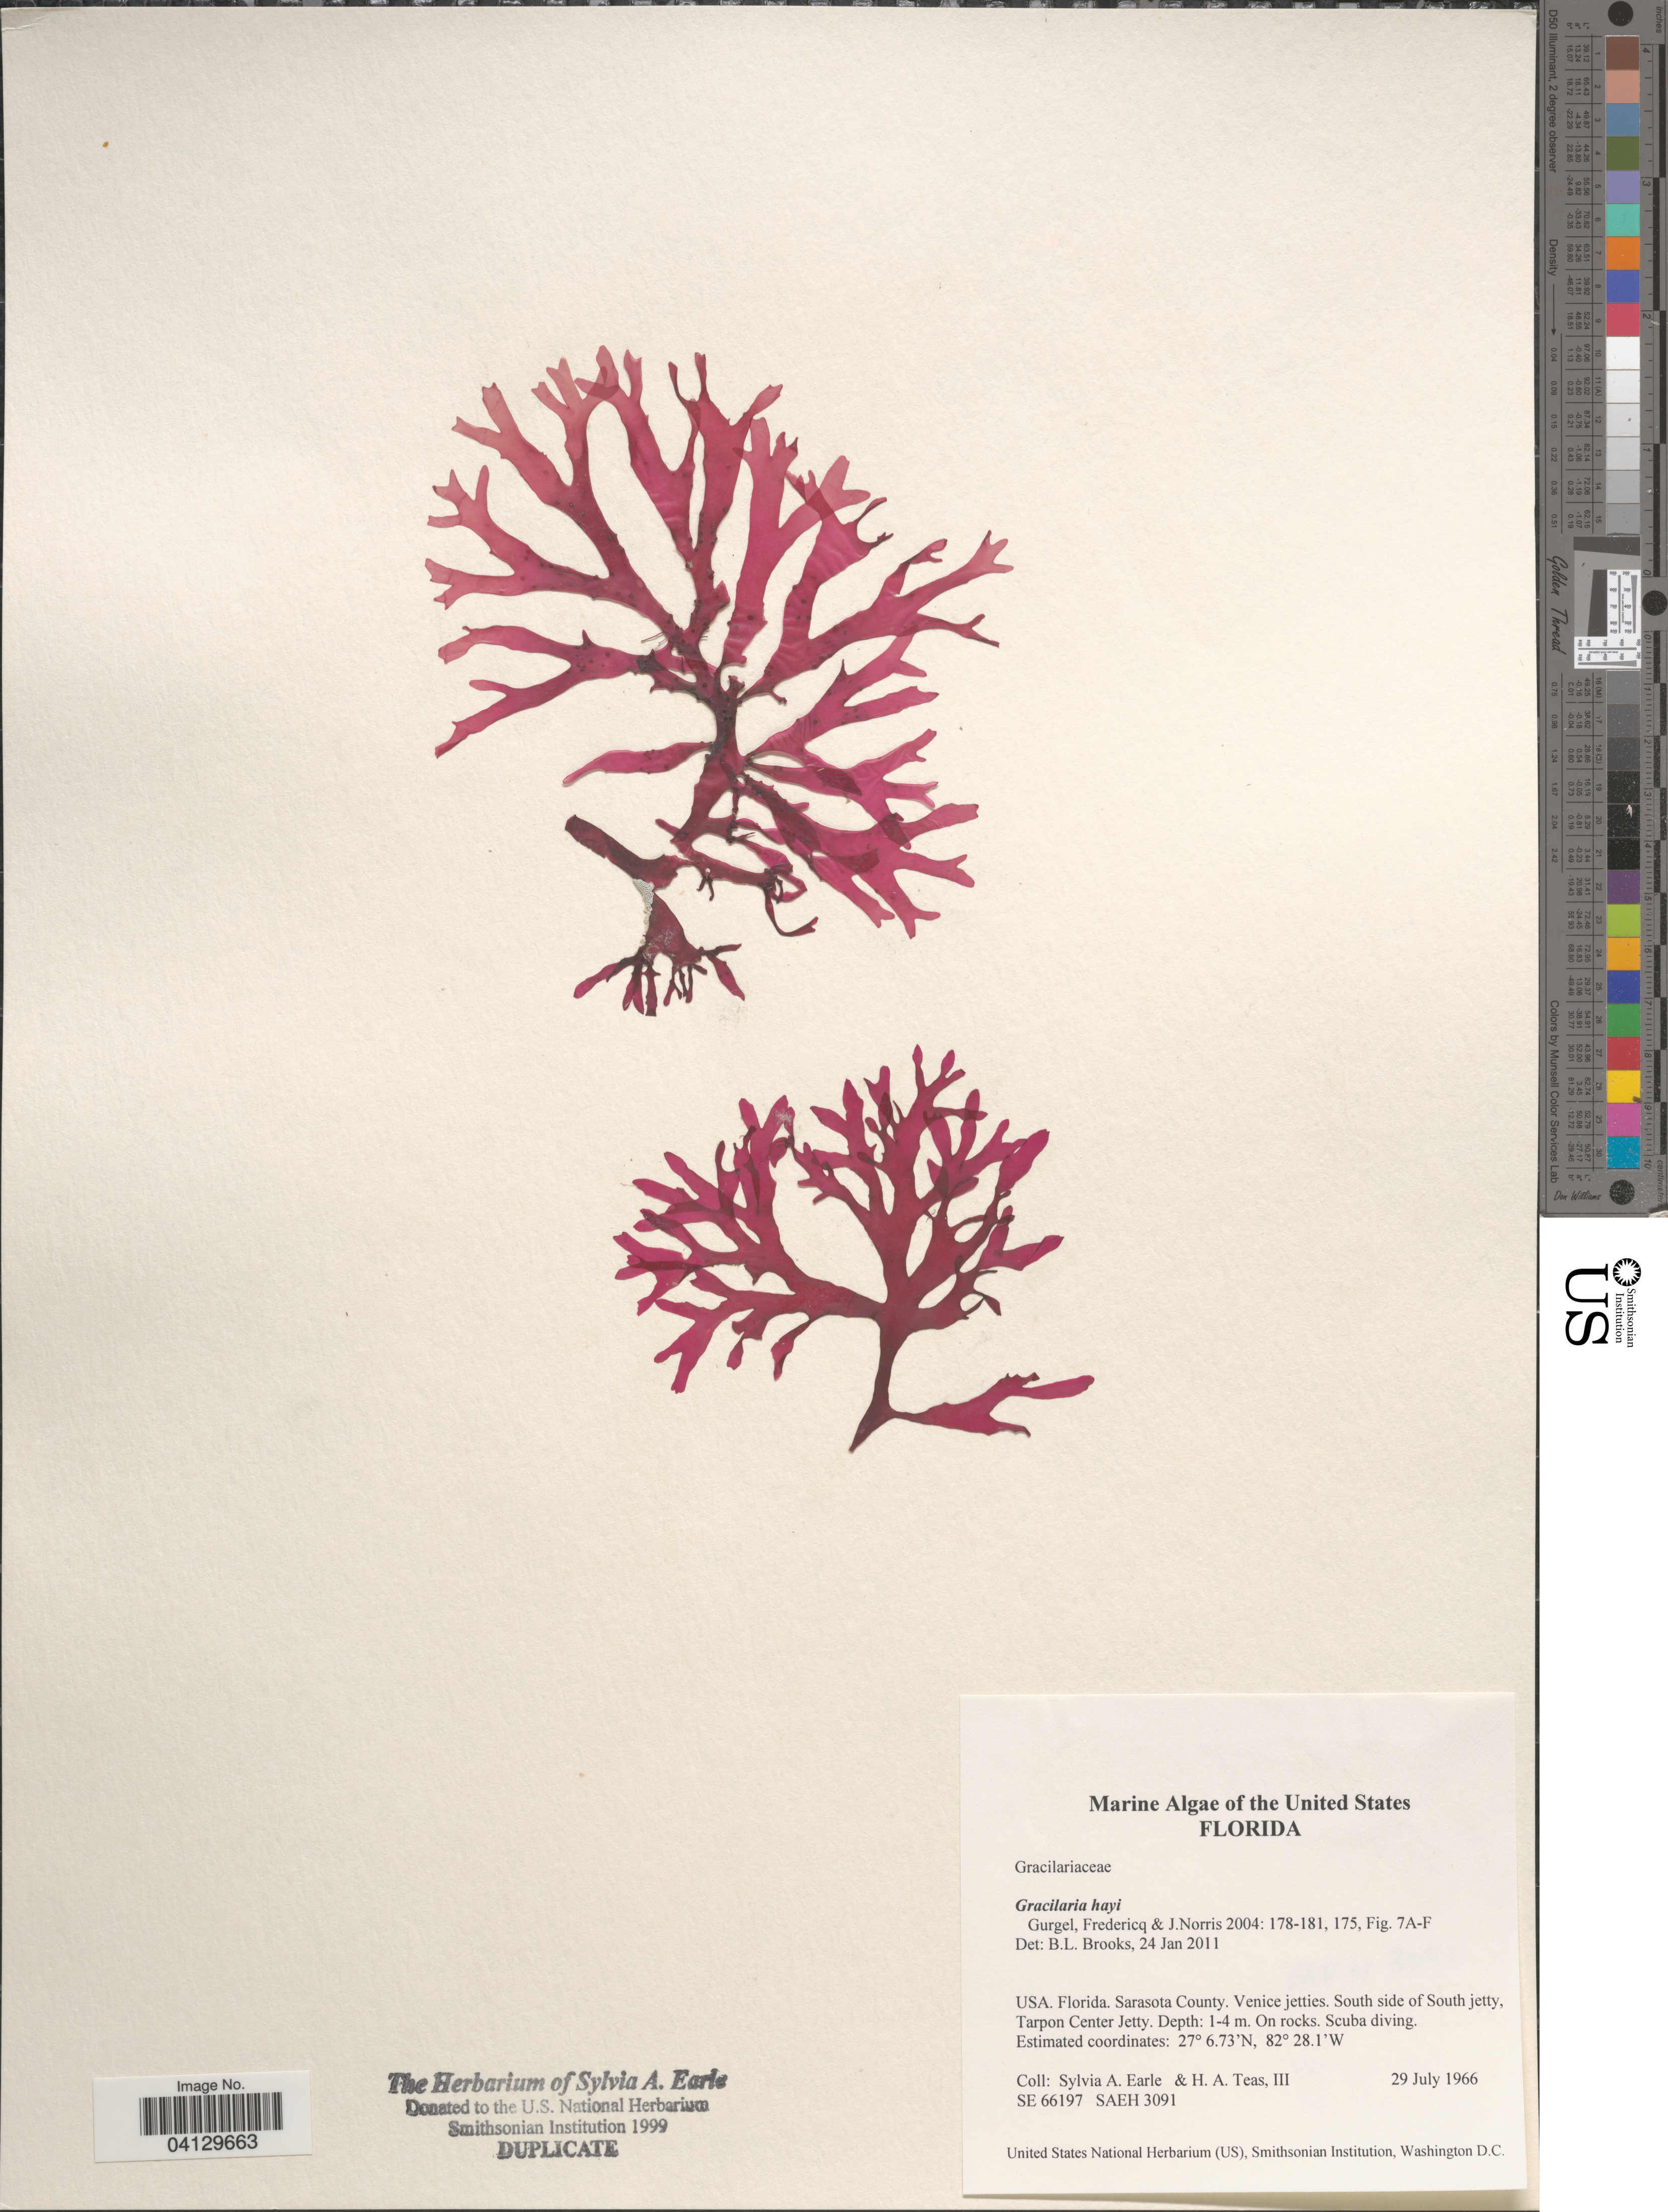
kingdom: Plantae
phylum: Rhodophyta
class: Florideophyceae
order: Gracilariales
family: Gracilariaceae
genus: Gracilaria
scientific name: Gracilaria hayi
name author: Gurgel et al. in I.A. Abbott & McDermid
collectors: S. A. Earle & H. Teas III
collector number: SE66197/SAEH3091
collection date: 1966-07-29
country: United States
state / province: Florida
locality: Sarasota County. Venice jetties. South side of South jetty, Tarpon Center Jetty.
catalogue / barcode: US 328654